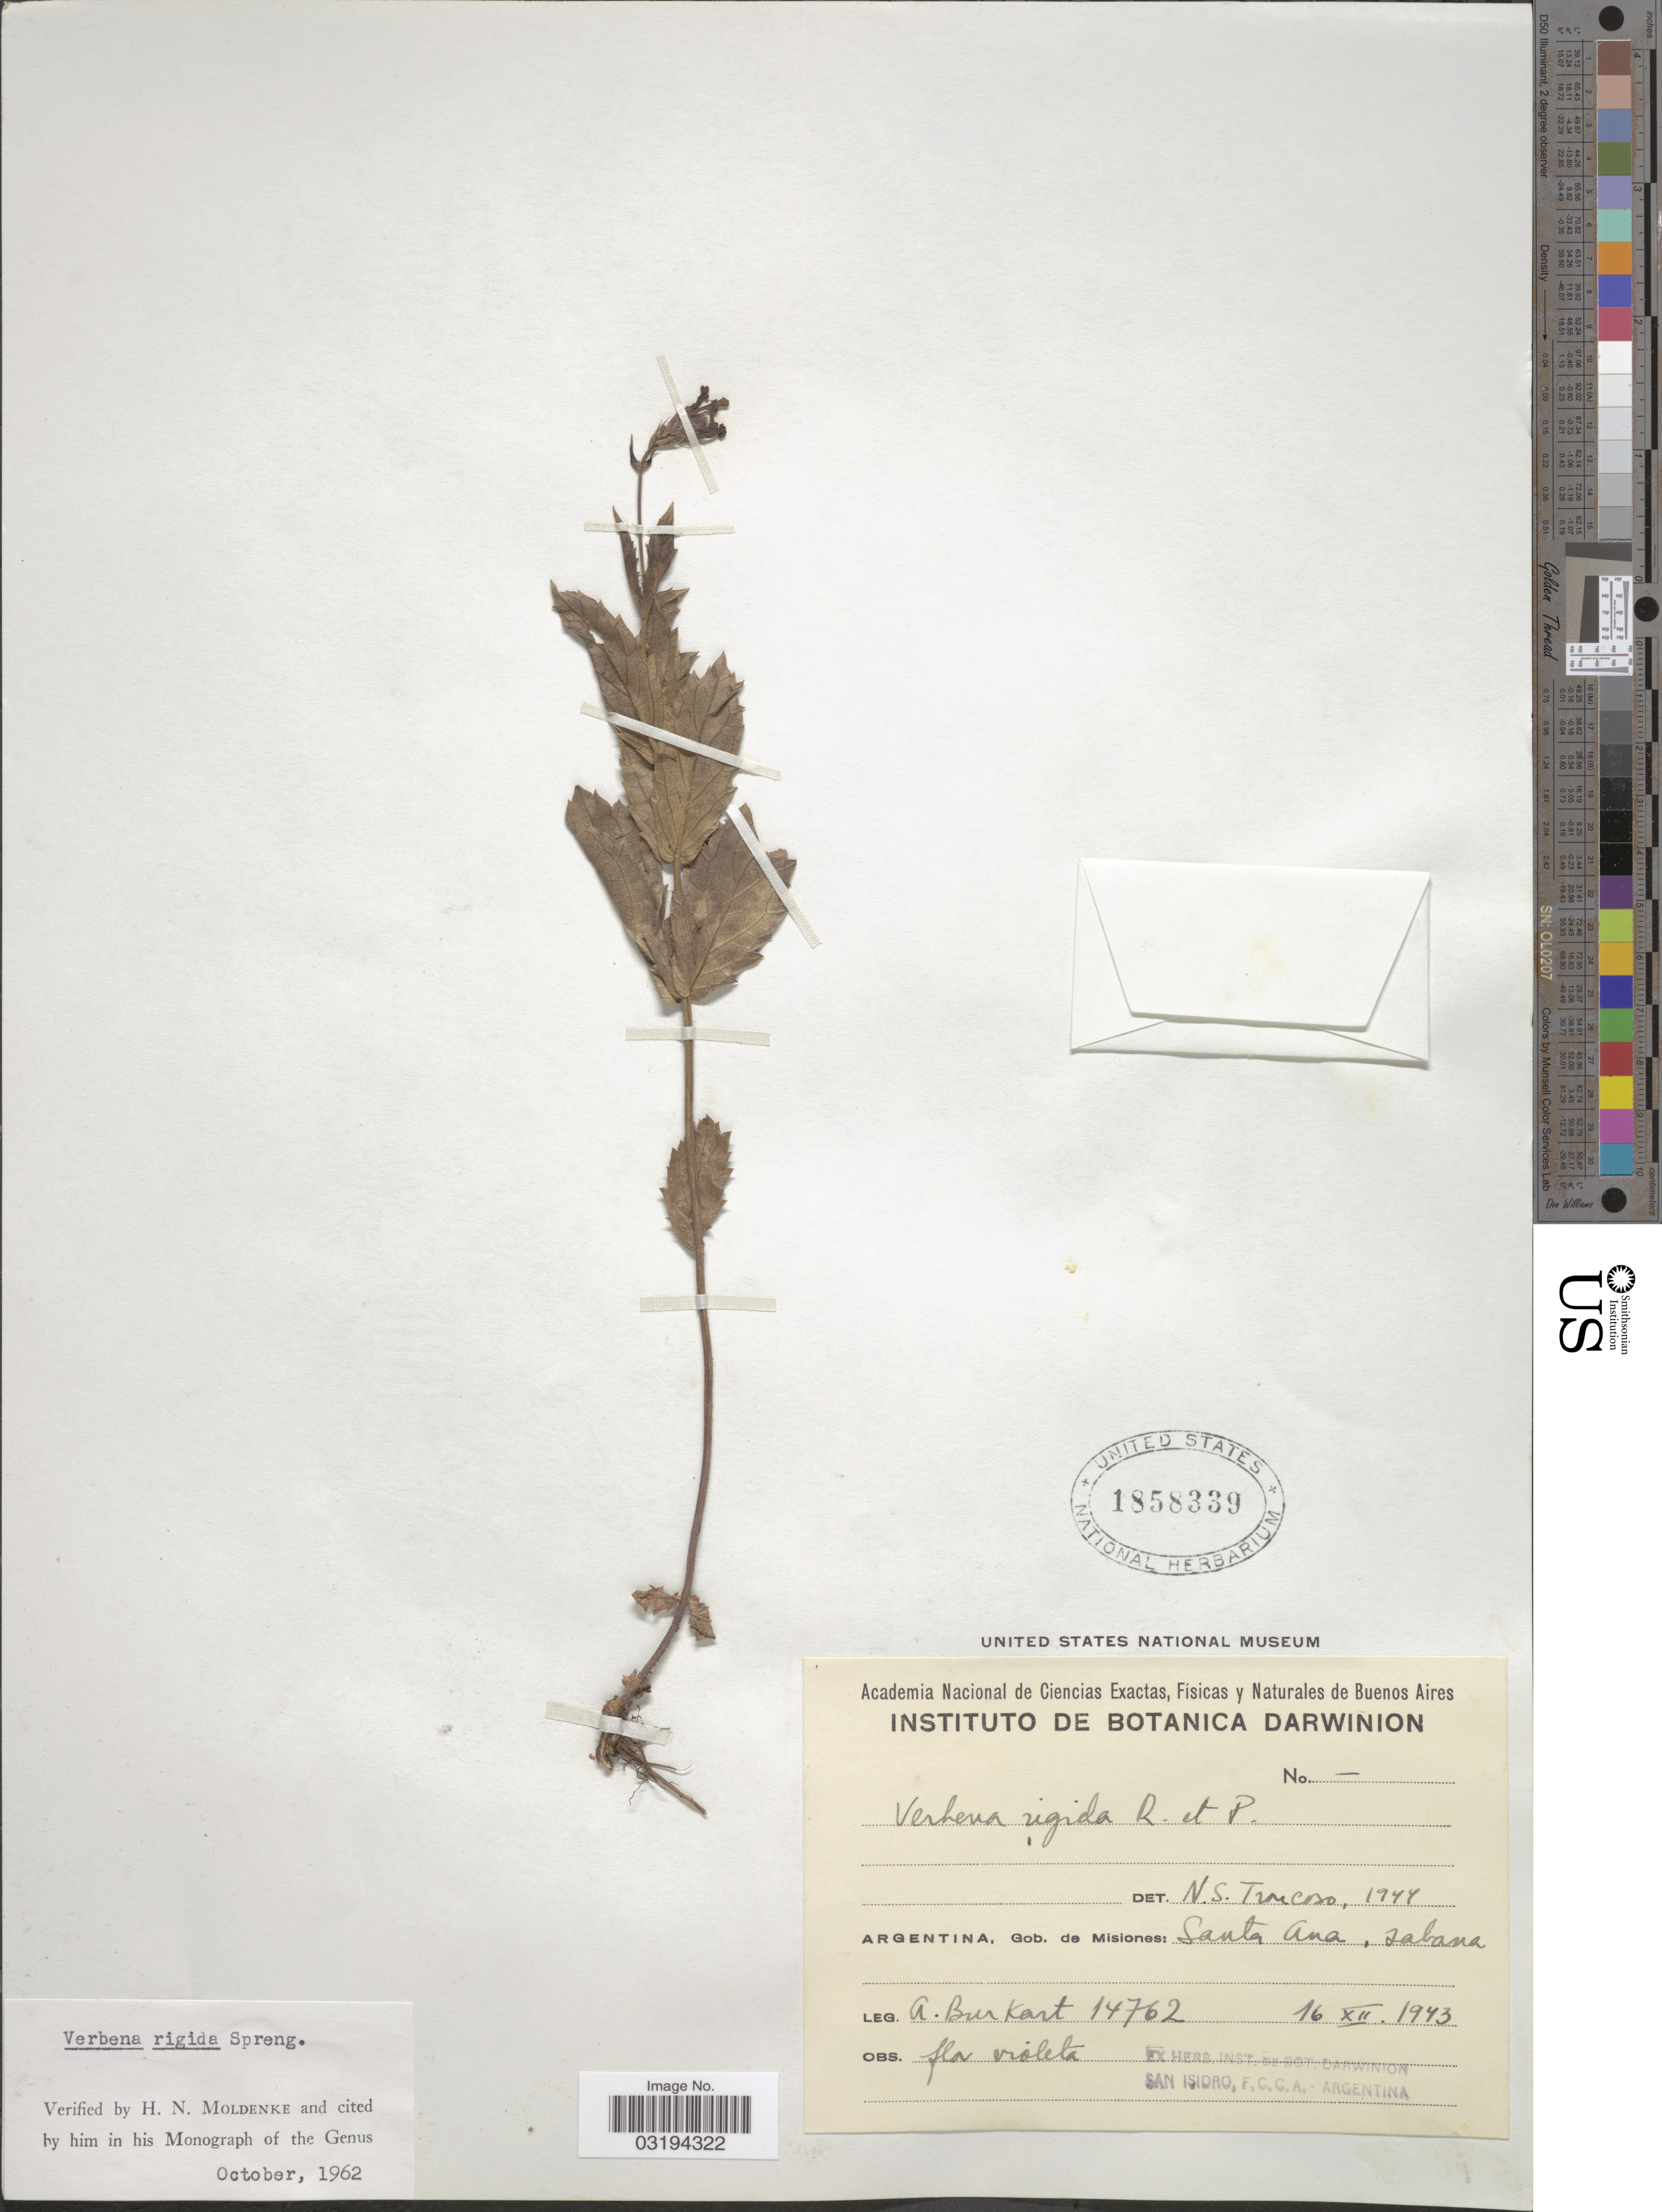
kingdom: Plantae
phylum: Tracheophyta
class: Magnoliopsida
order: Lamiales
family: Verbenaceae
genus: Verbena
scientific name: Verbena rigida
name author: Spreng.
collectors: A. E. Burkart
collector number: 14762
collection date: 1943-12-16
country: Argentina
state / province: Misiones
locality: Gob. de Misiones: Santa Ana.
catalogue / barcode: US 1858339